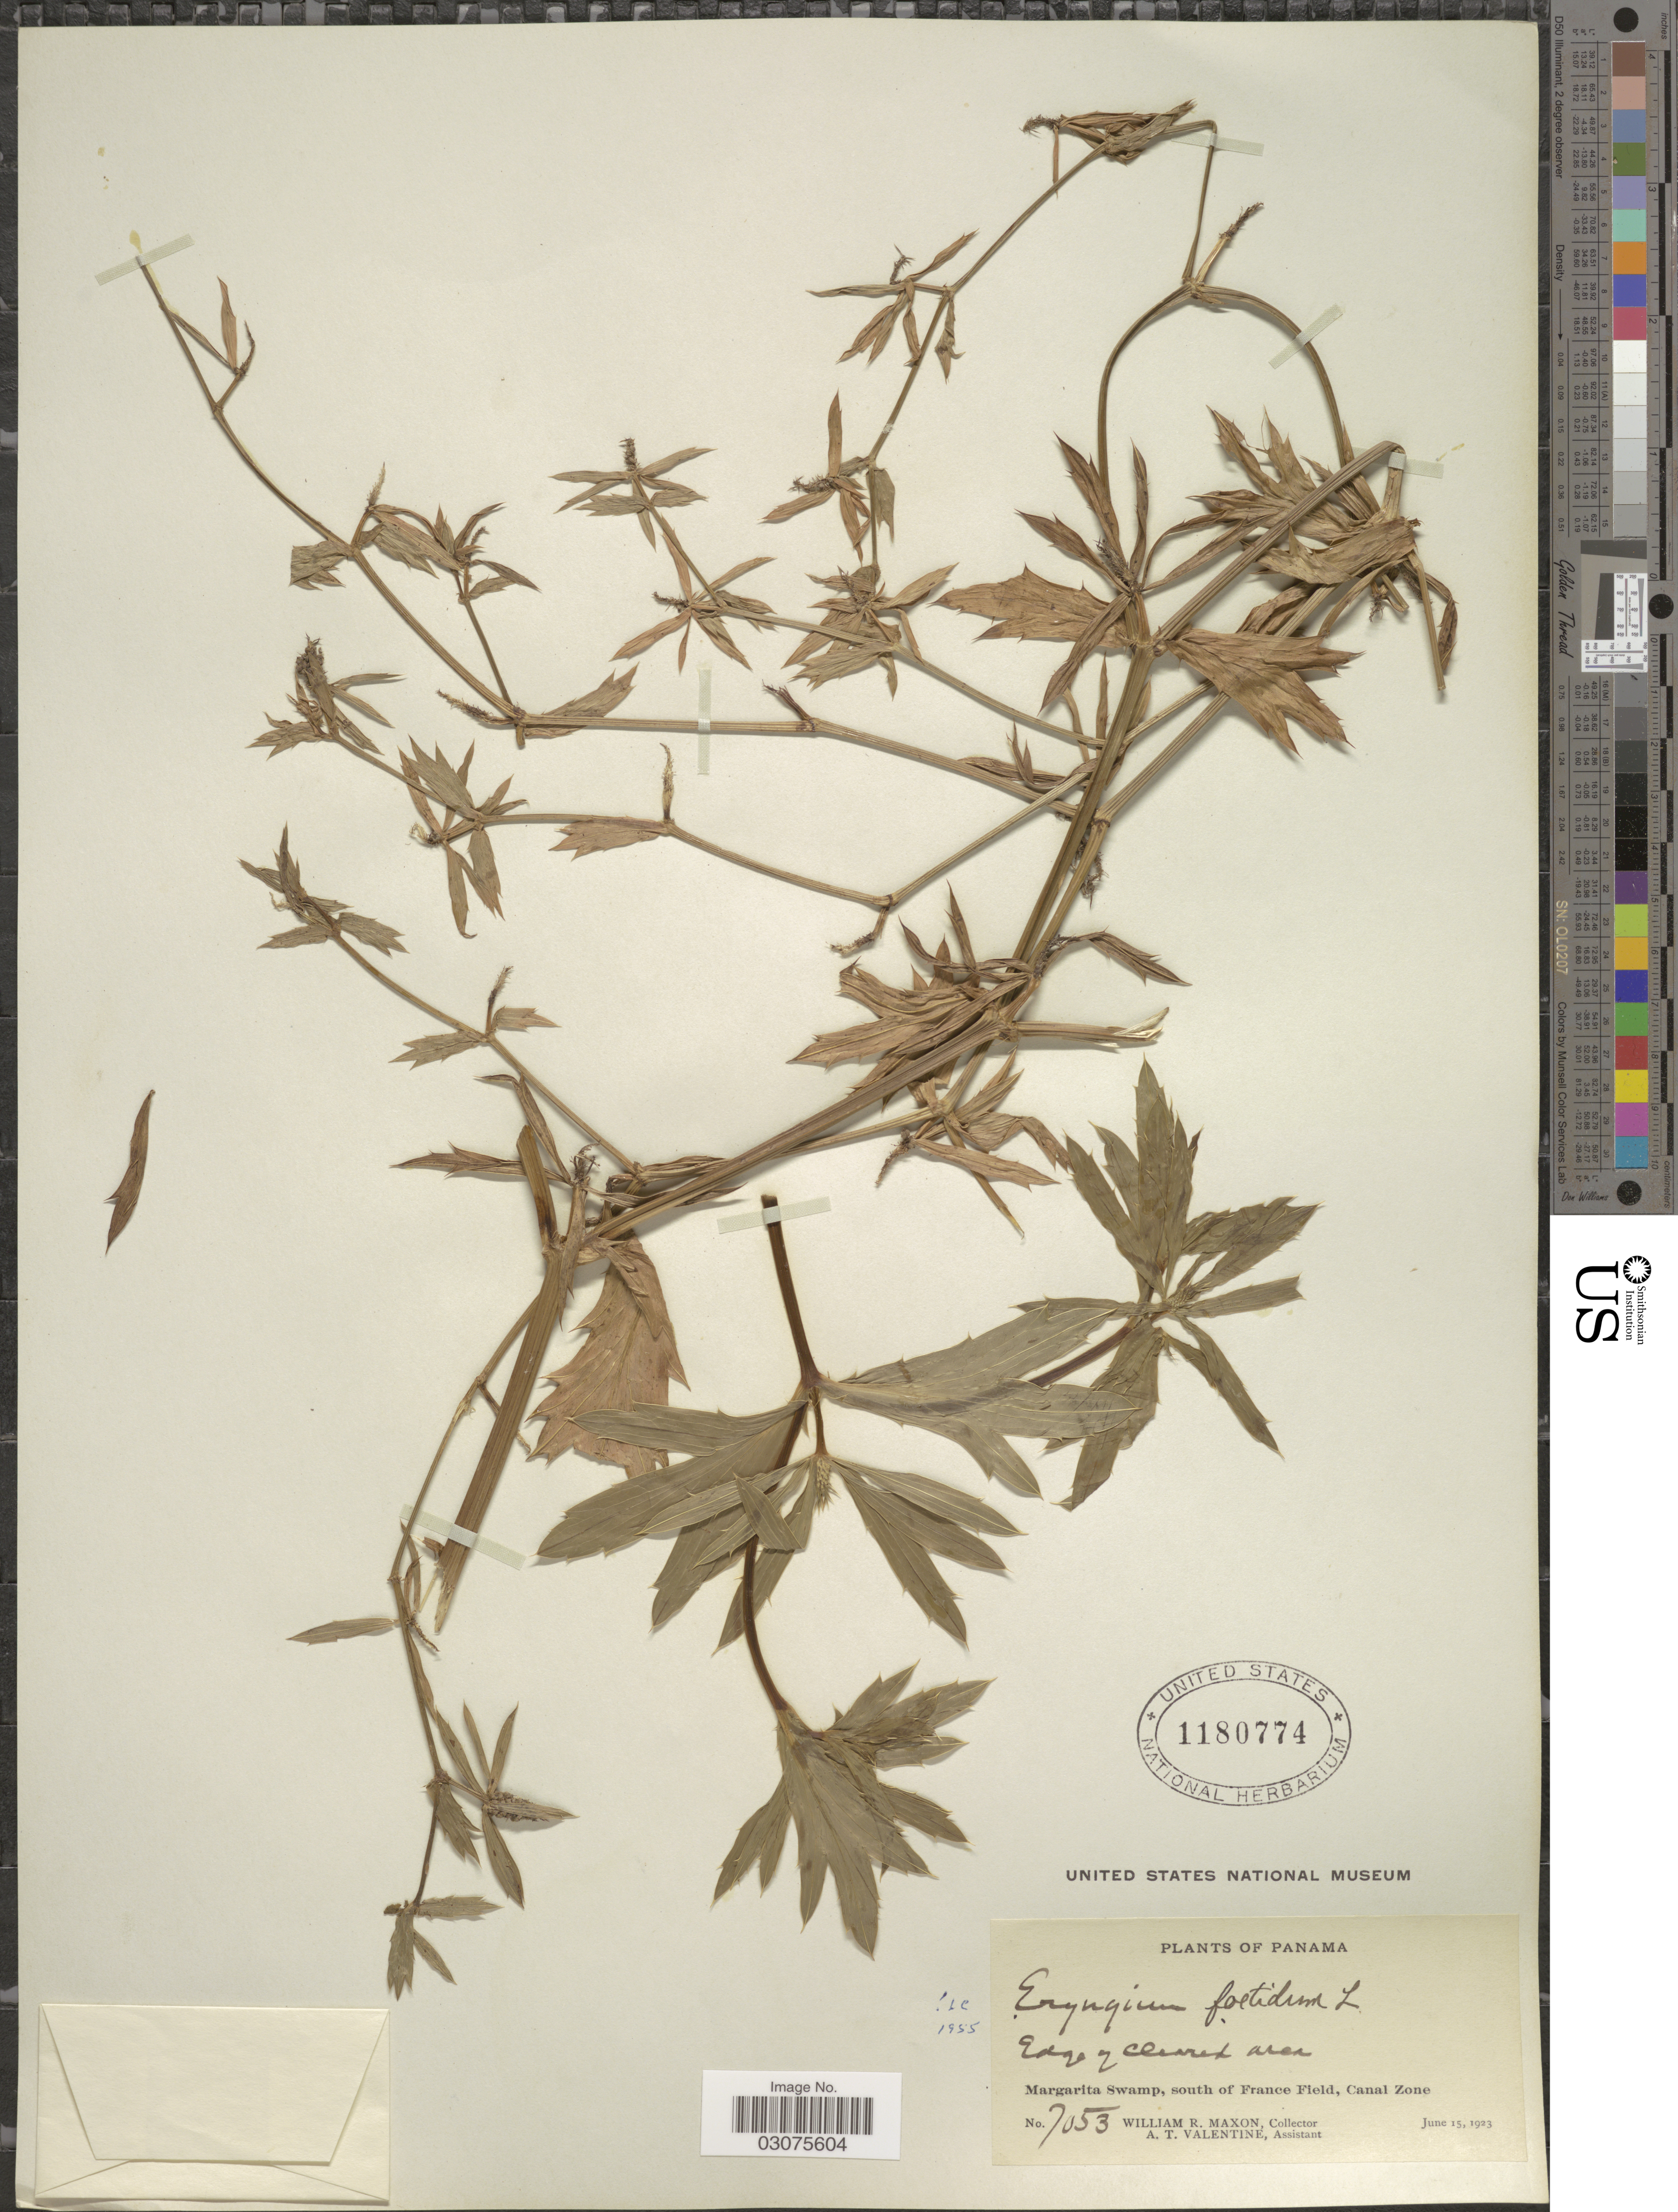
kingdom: Plantae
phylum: Tracheophyta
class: Magnoliopsida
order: Apiales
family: Apiaceae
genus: Eryngium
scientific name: Eryngium foetidum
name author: L.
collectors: W. R. Maxon & A. Valentine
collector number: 7053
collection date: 1923-06-15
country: Panama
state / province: Colón / Panamá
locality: Margarita Swamp, south of France Field, Canal Zone.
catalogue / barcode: US 1180774